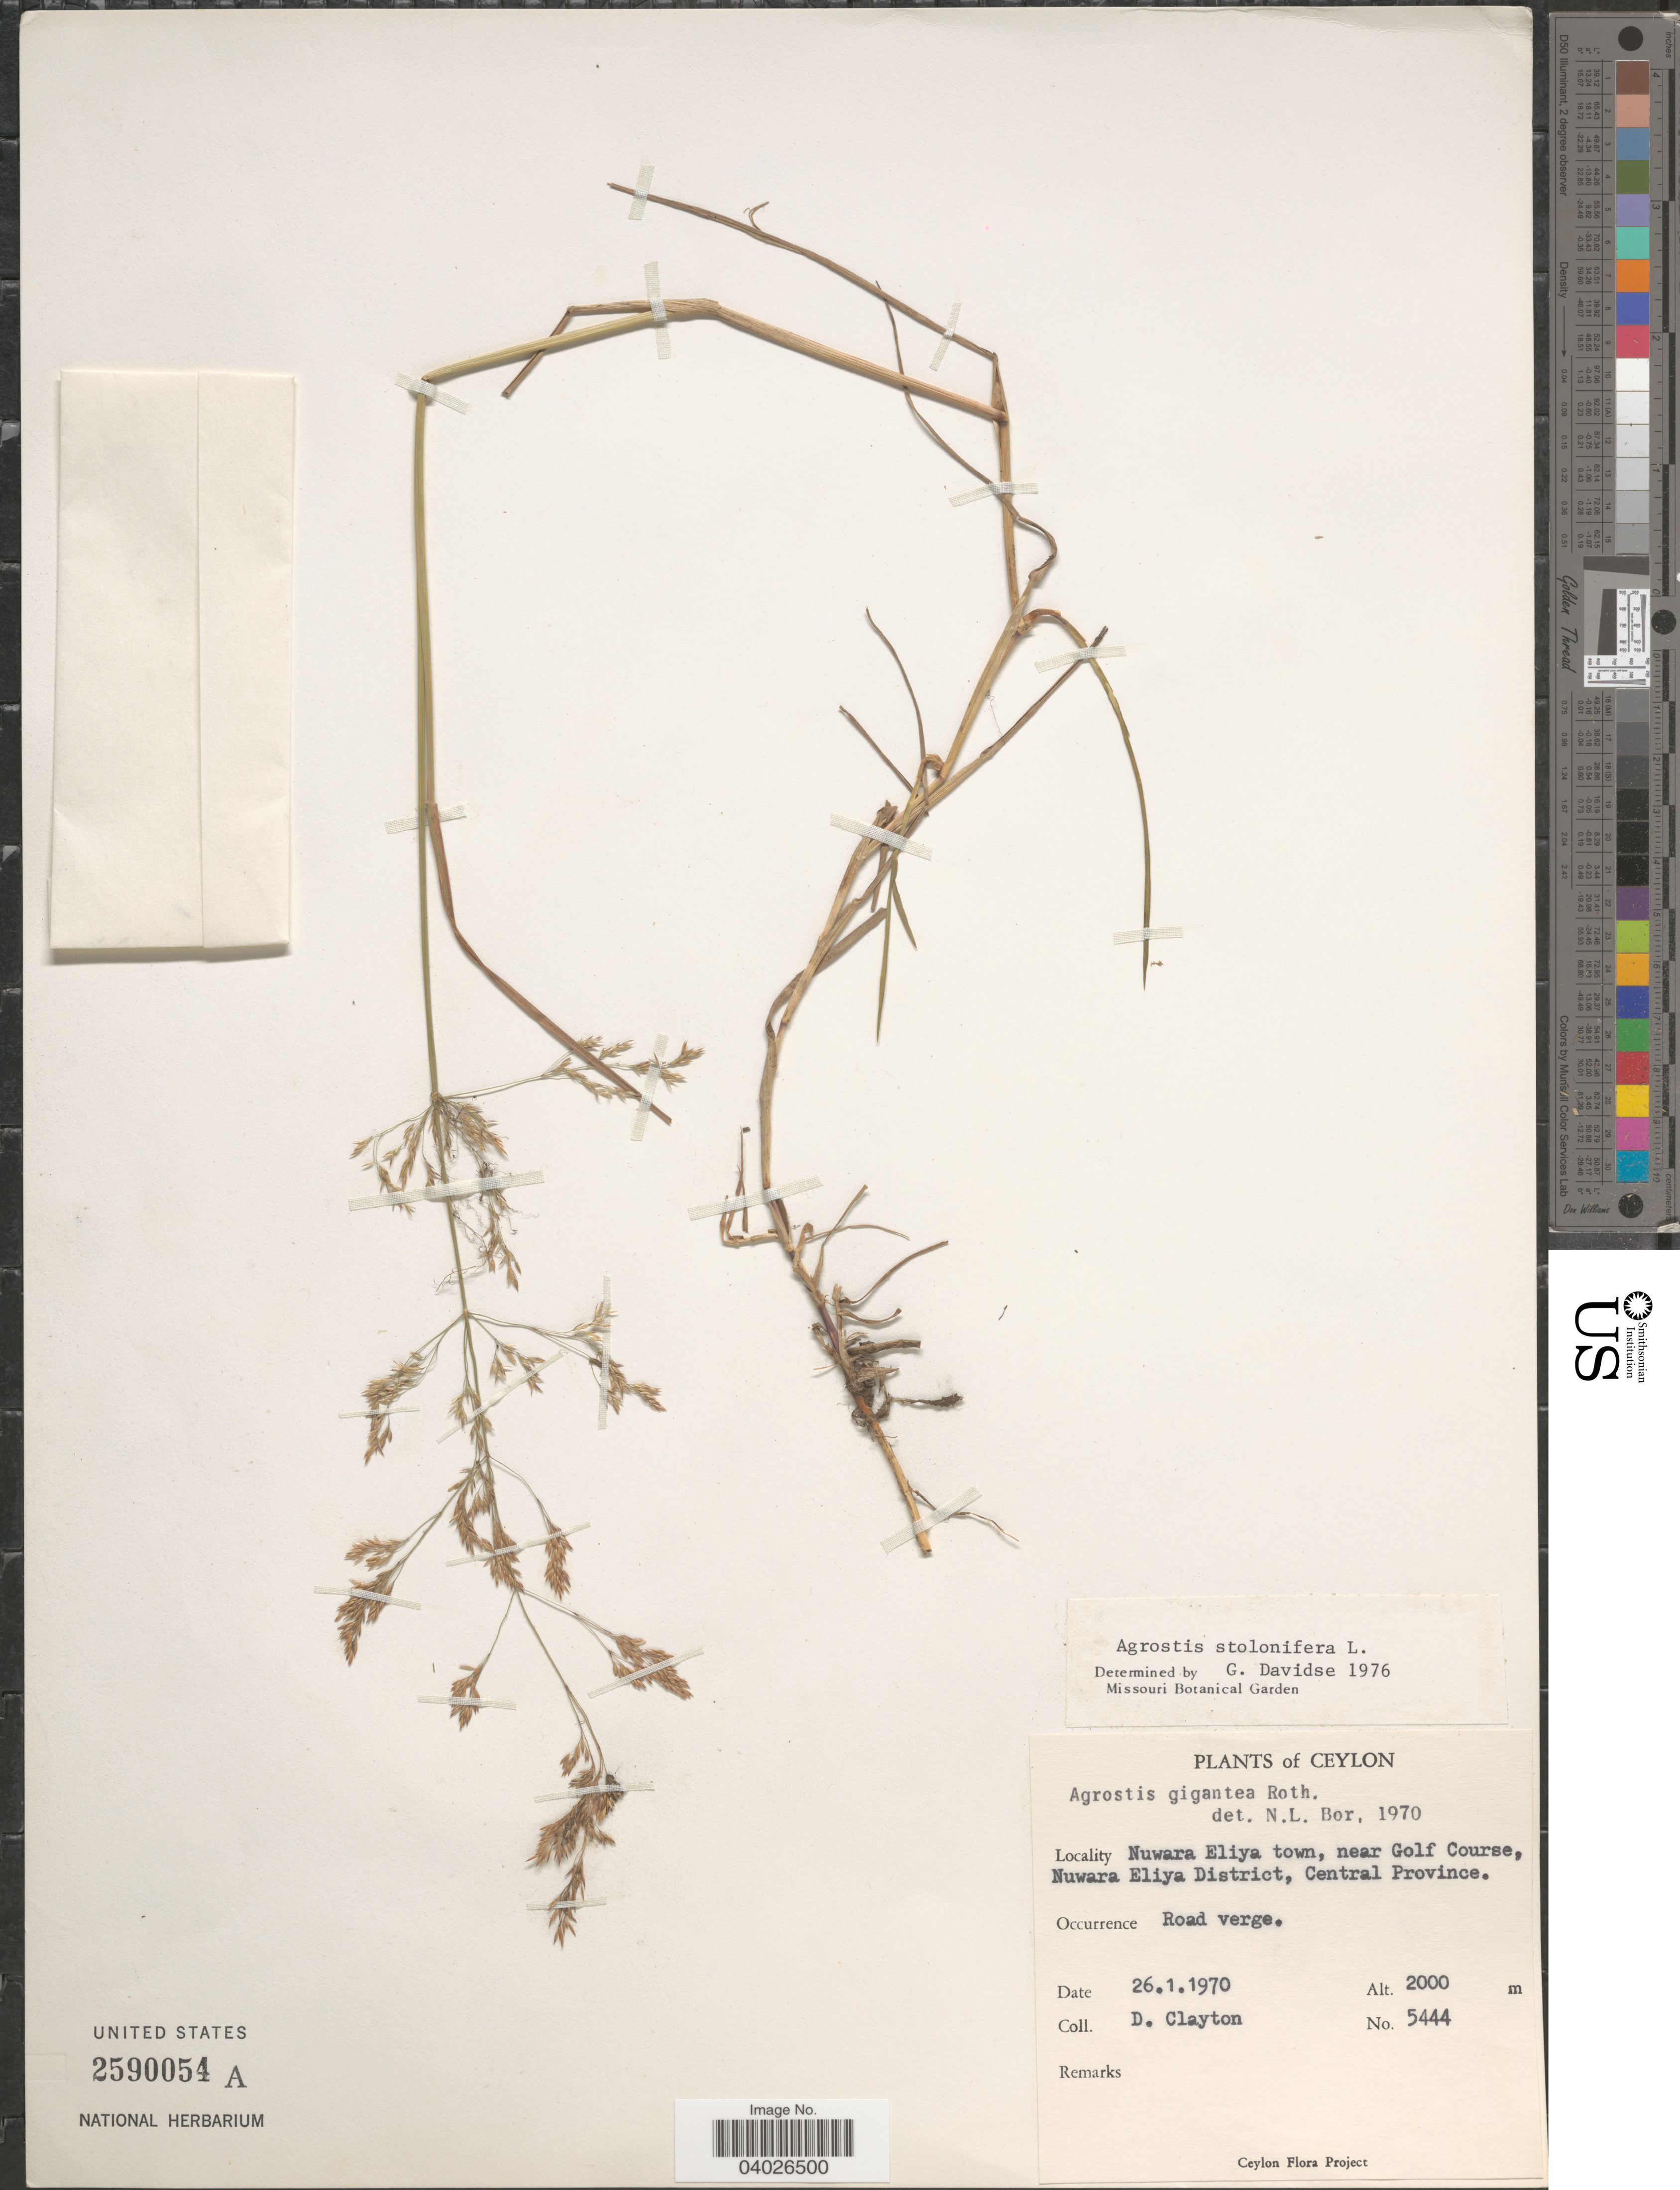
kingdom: Plantae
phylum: Tracheophyta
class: Liliopsida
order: Poales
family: Poaceae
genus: Agrostis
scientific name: Agrostis stolonifera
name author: L.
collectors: D. Clayton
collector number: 5444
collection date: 1970-01-26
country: Sri Lanka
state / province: Central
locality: Ceylon. Nuwara Eliya town, near Golf Course, Nuwara Eliya District.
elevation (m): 2000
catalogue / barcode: US 2590054A